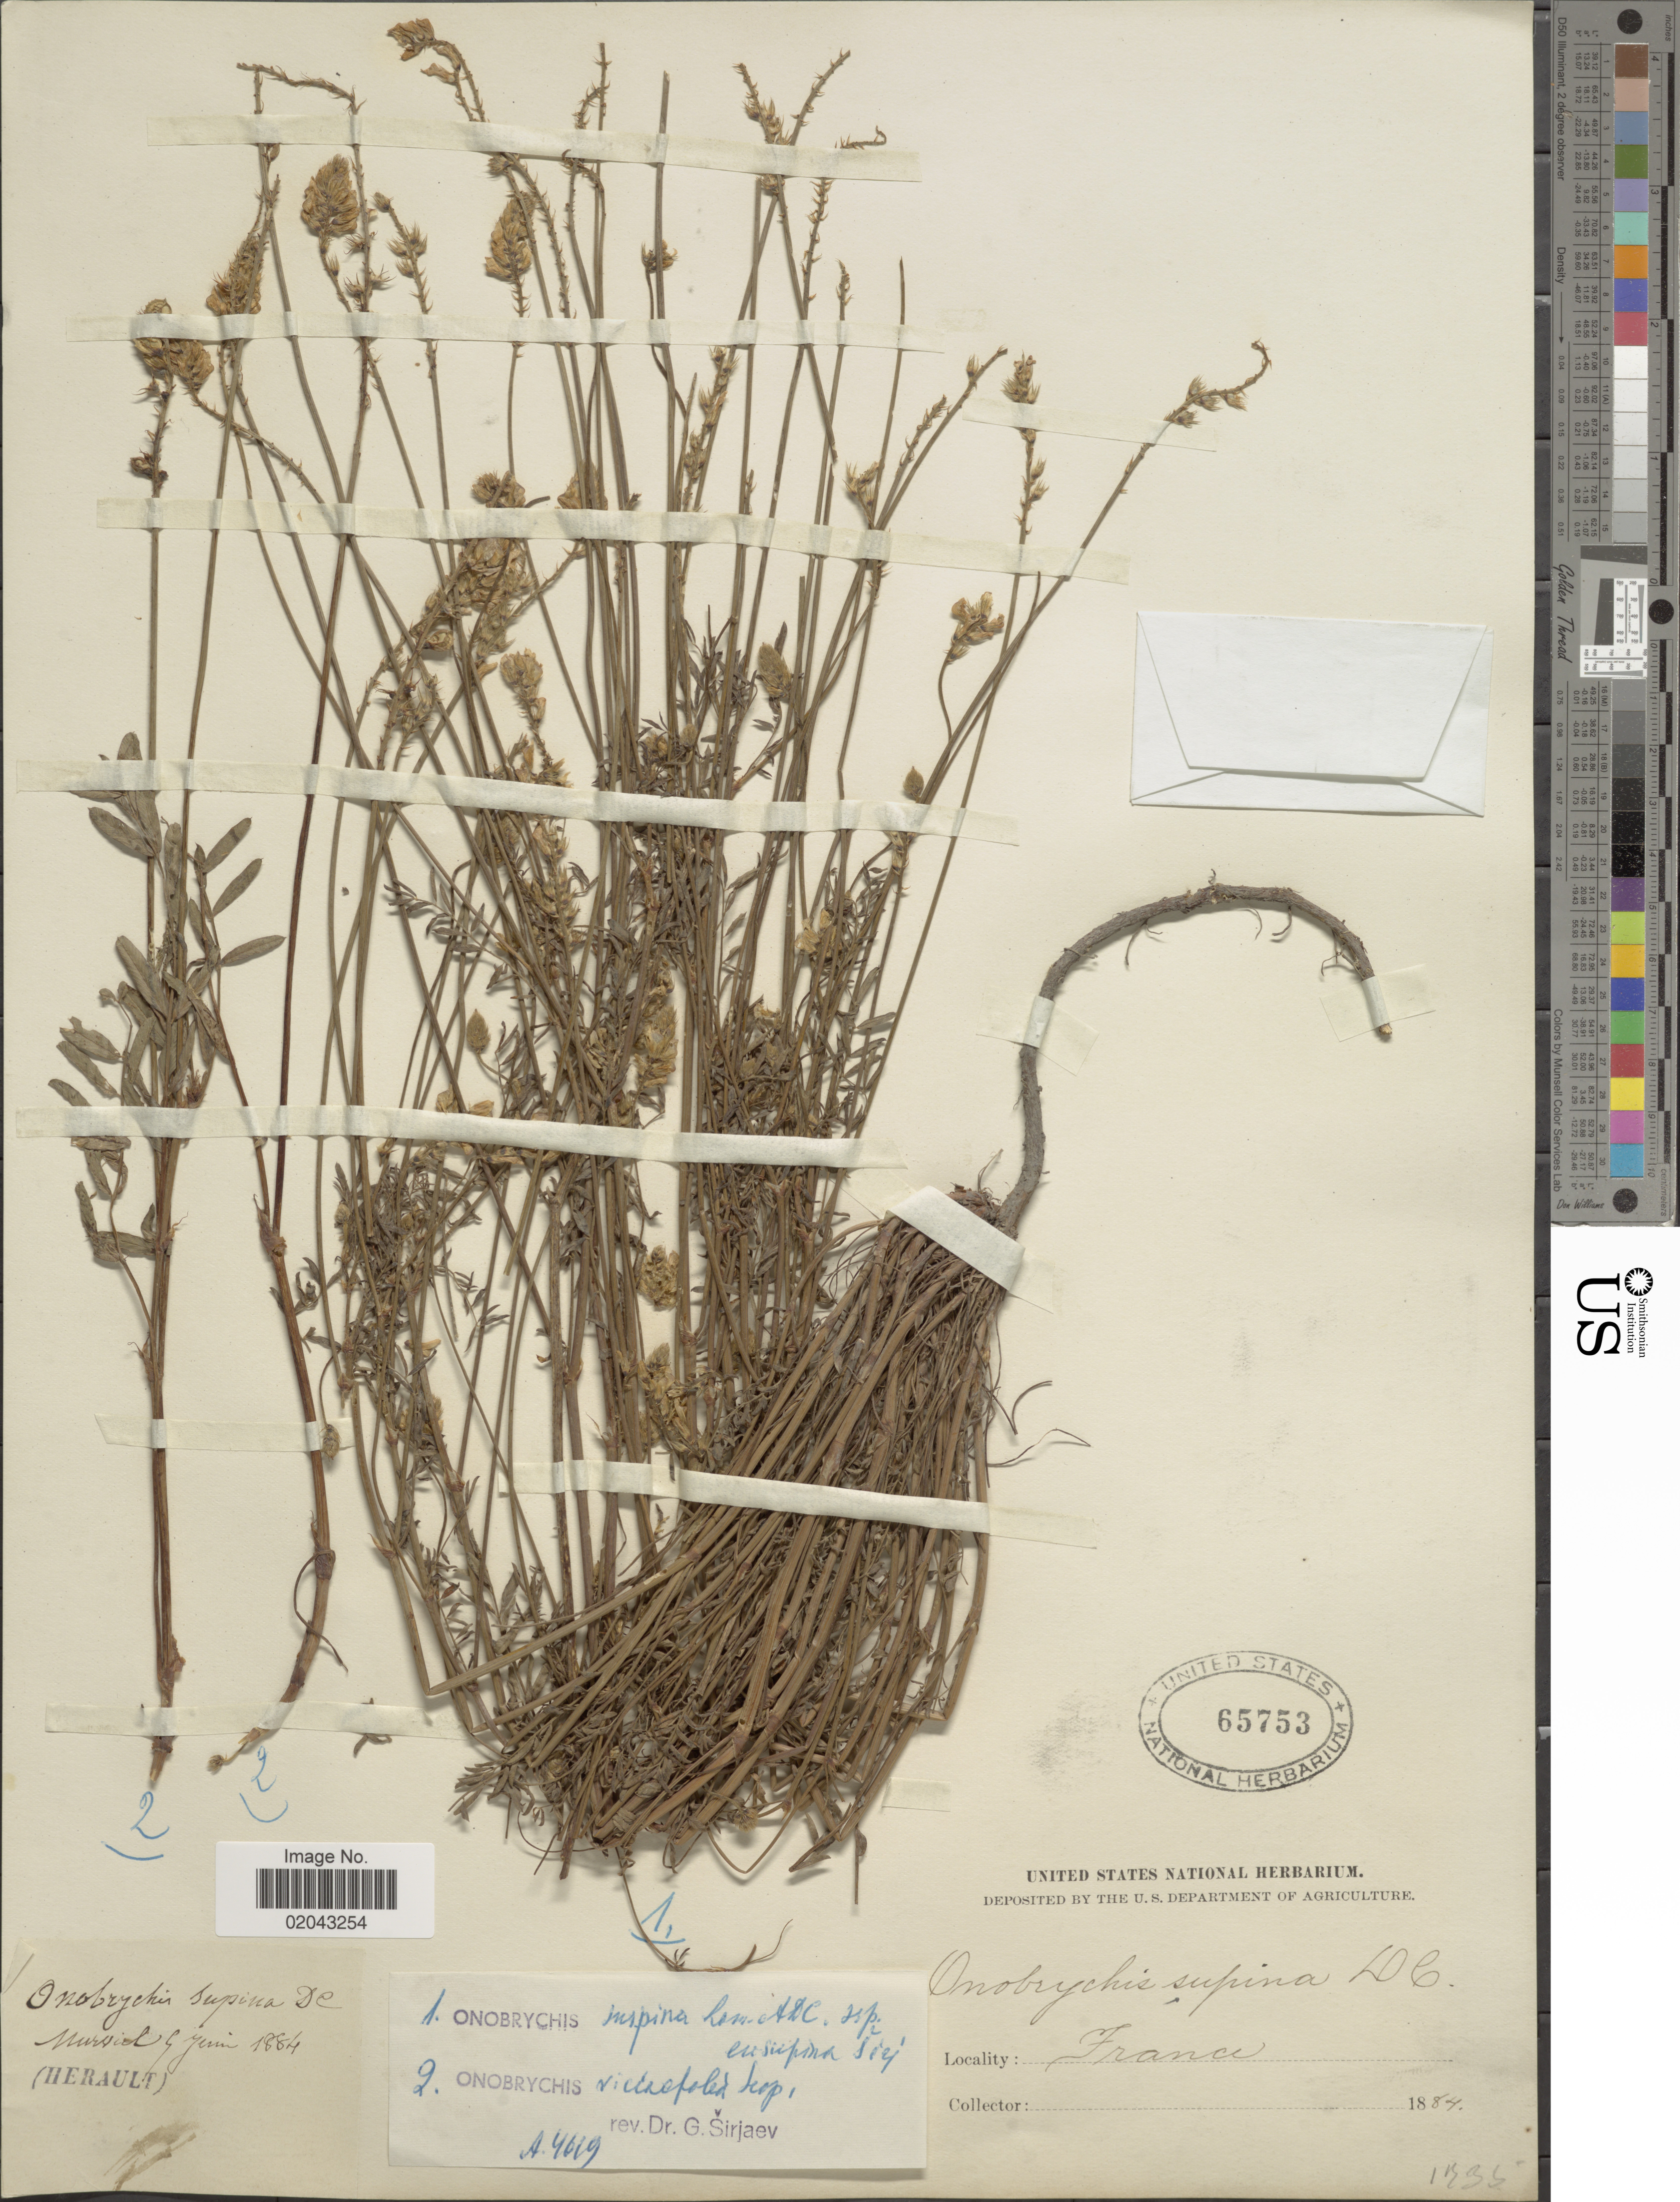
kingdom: Plantae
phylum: Tracheophyta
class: Magnoliopsida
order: Fabales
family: Fabaceae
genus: Onobrychis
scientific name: Onobrychis supina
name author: (Vill.) DC.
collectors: ex herb. United States National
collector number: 1335*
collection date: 1884-06-09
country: France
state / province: Occitanie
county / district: Hérault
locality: Mu [illegible text] [interpreted], (Herault). France.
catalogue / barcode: US 65753